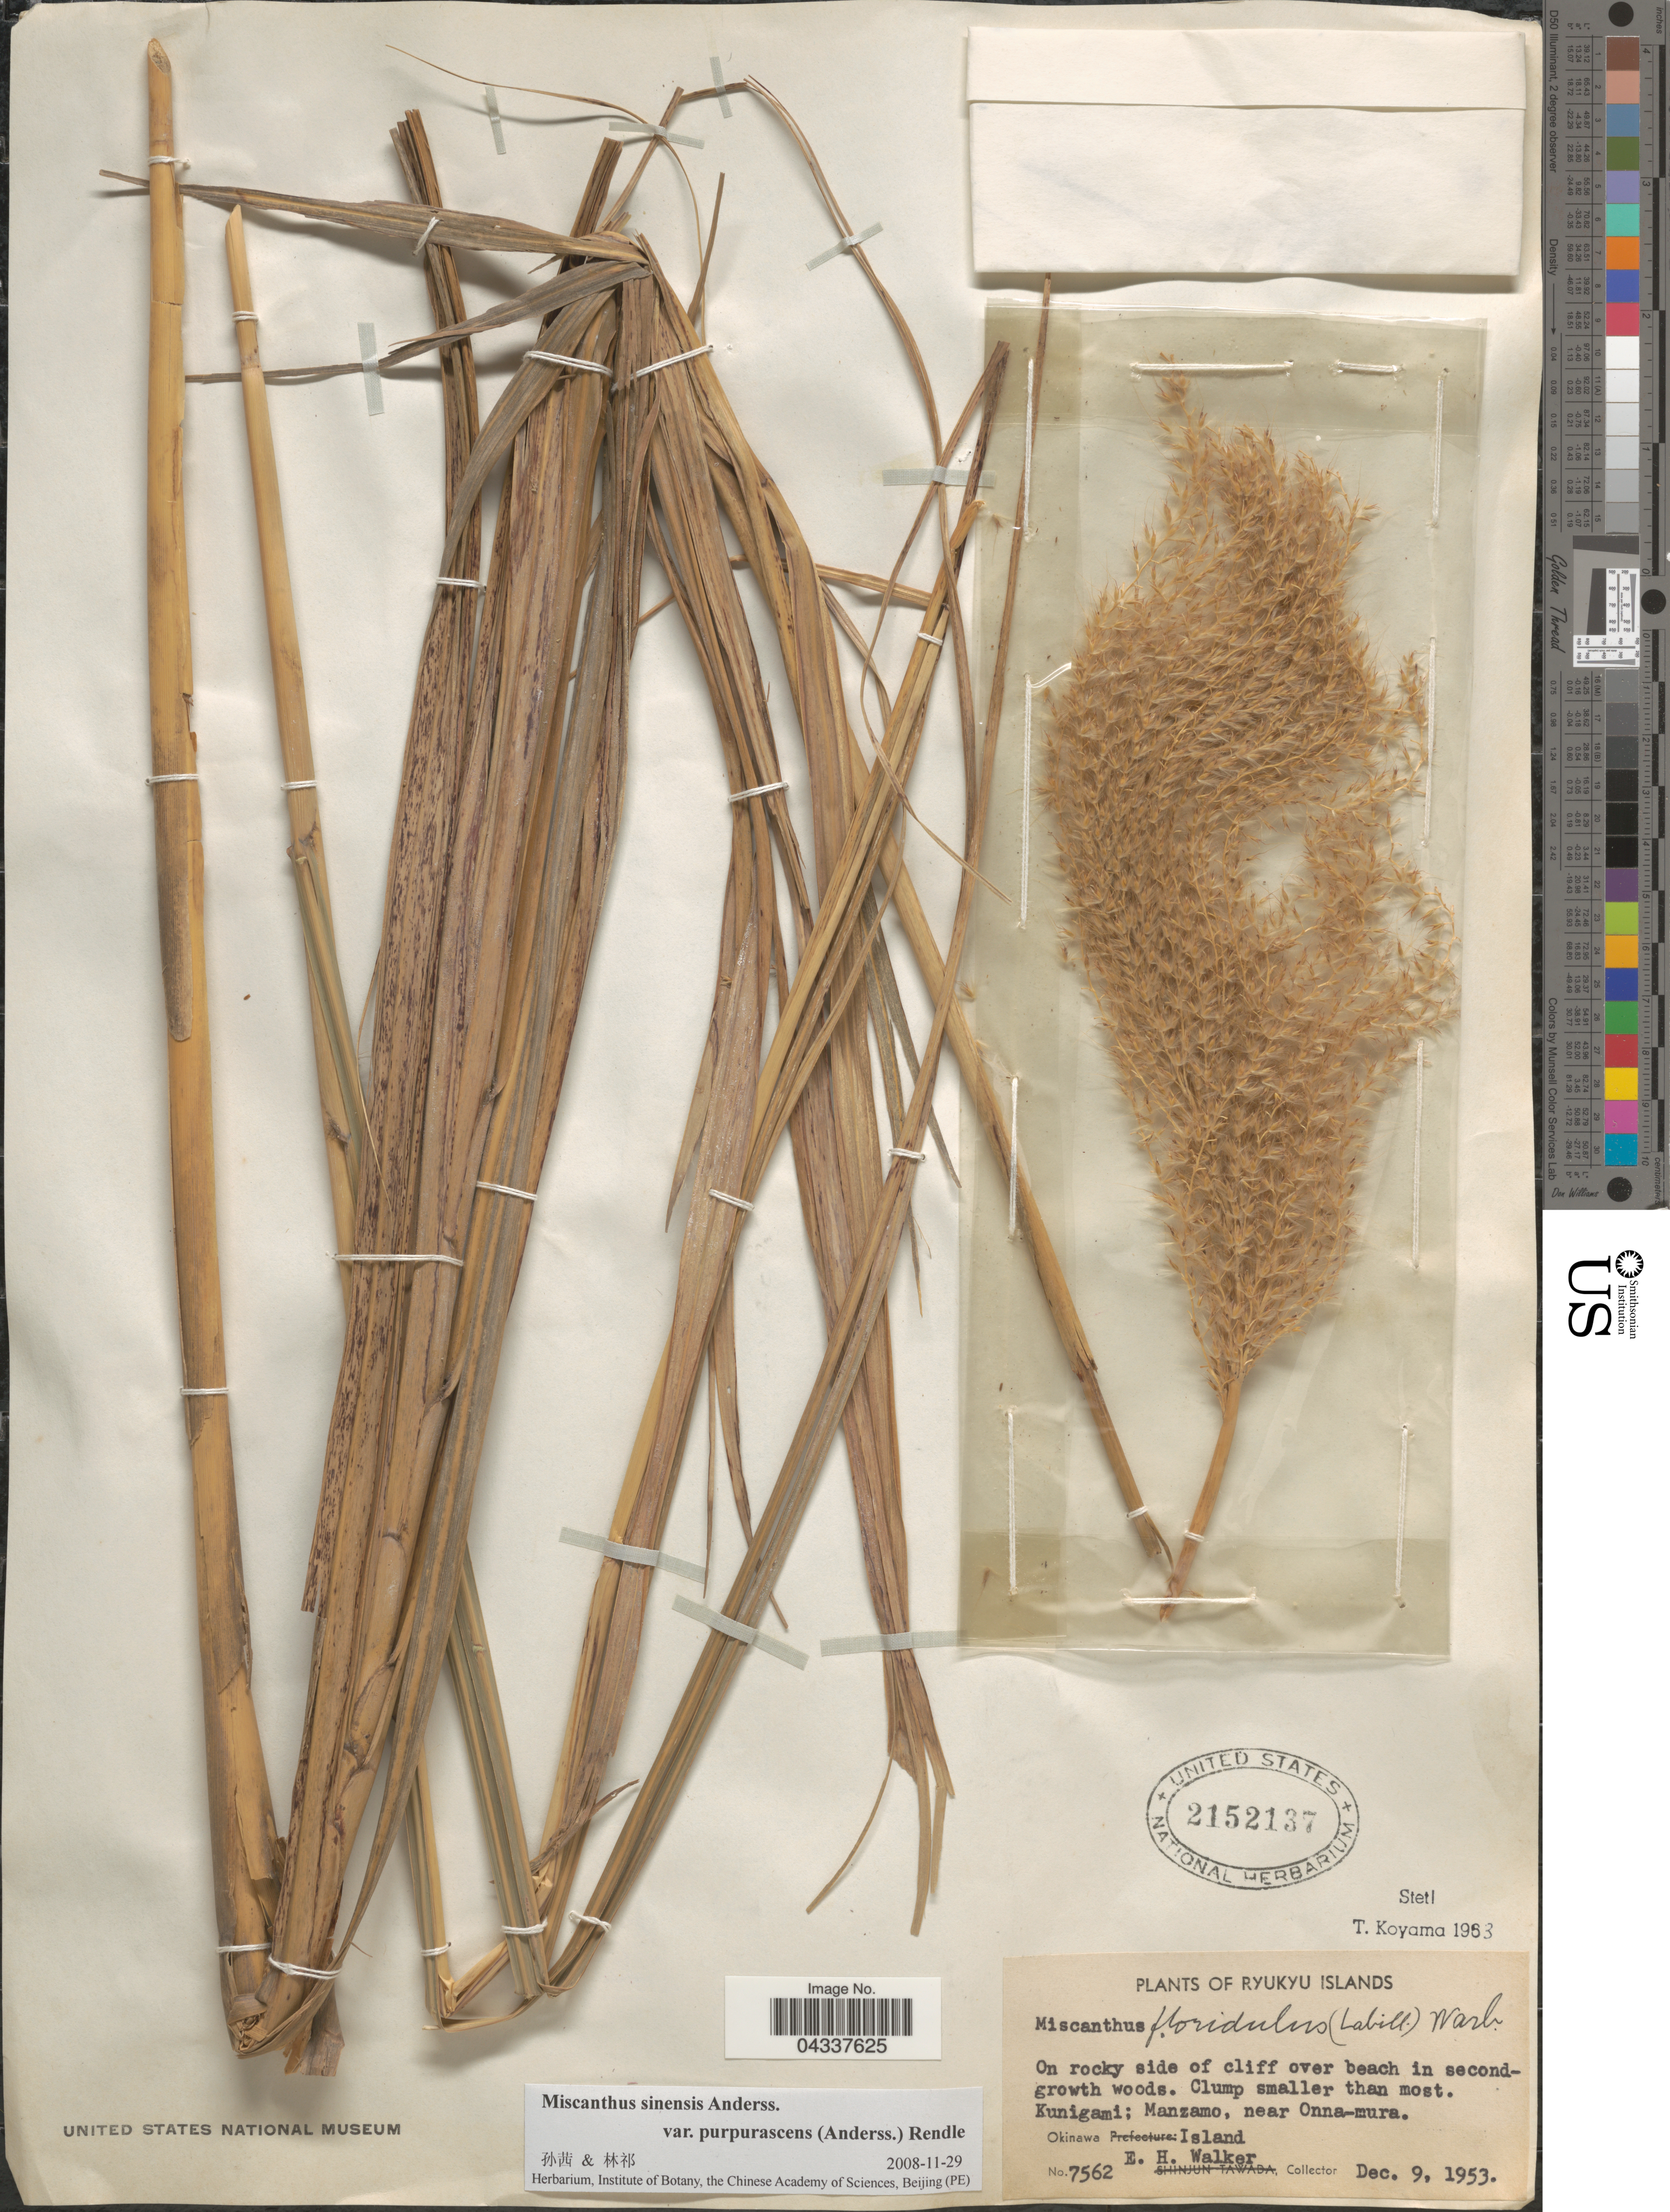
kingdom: Plantae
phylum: Tracheophyta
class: Liliopsida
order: Poales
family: Poaceae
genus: Miscanthus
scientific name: Miscanthus sinensis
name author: Andersson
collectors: E. H. Walker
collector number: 7562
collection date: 1953-12-09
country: Japan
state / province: Okinawa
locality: Ryukyu Islands. Kunigami; Manzamo, near Onna-mura. Okinawa Island.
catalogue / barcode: US 2152137